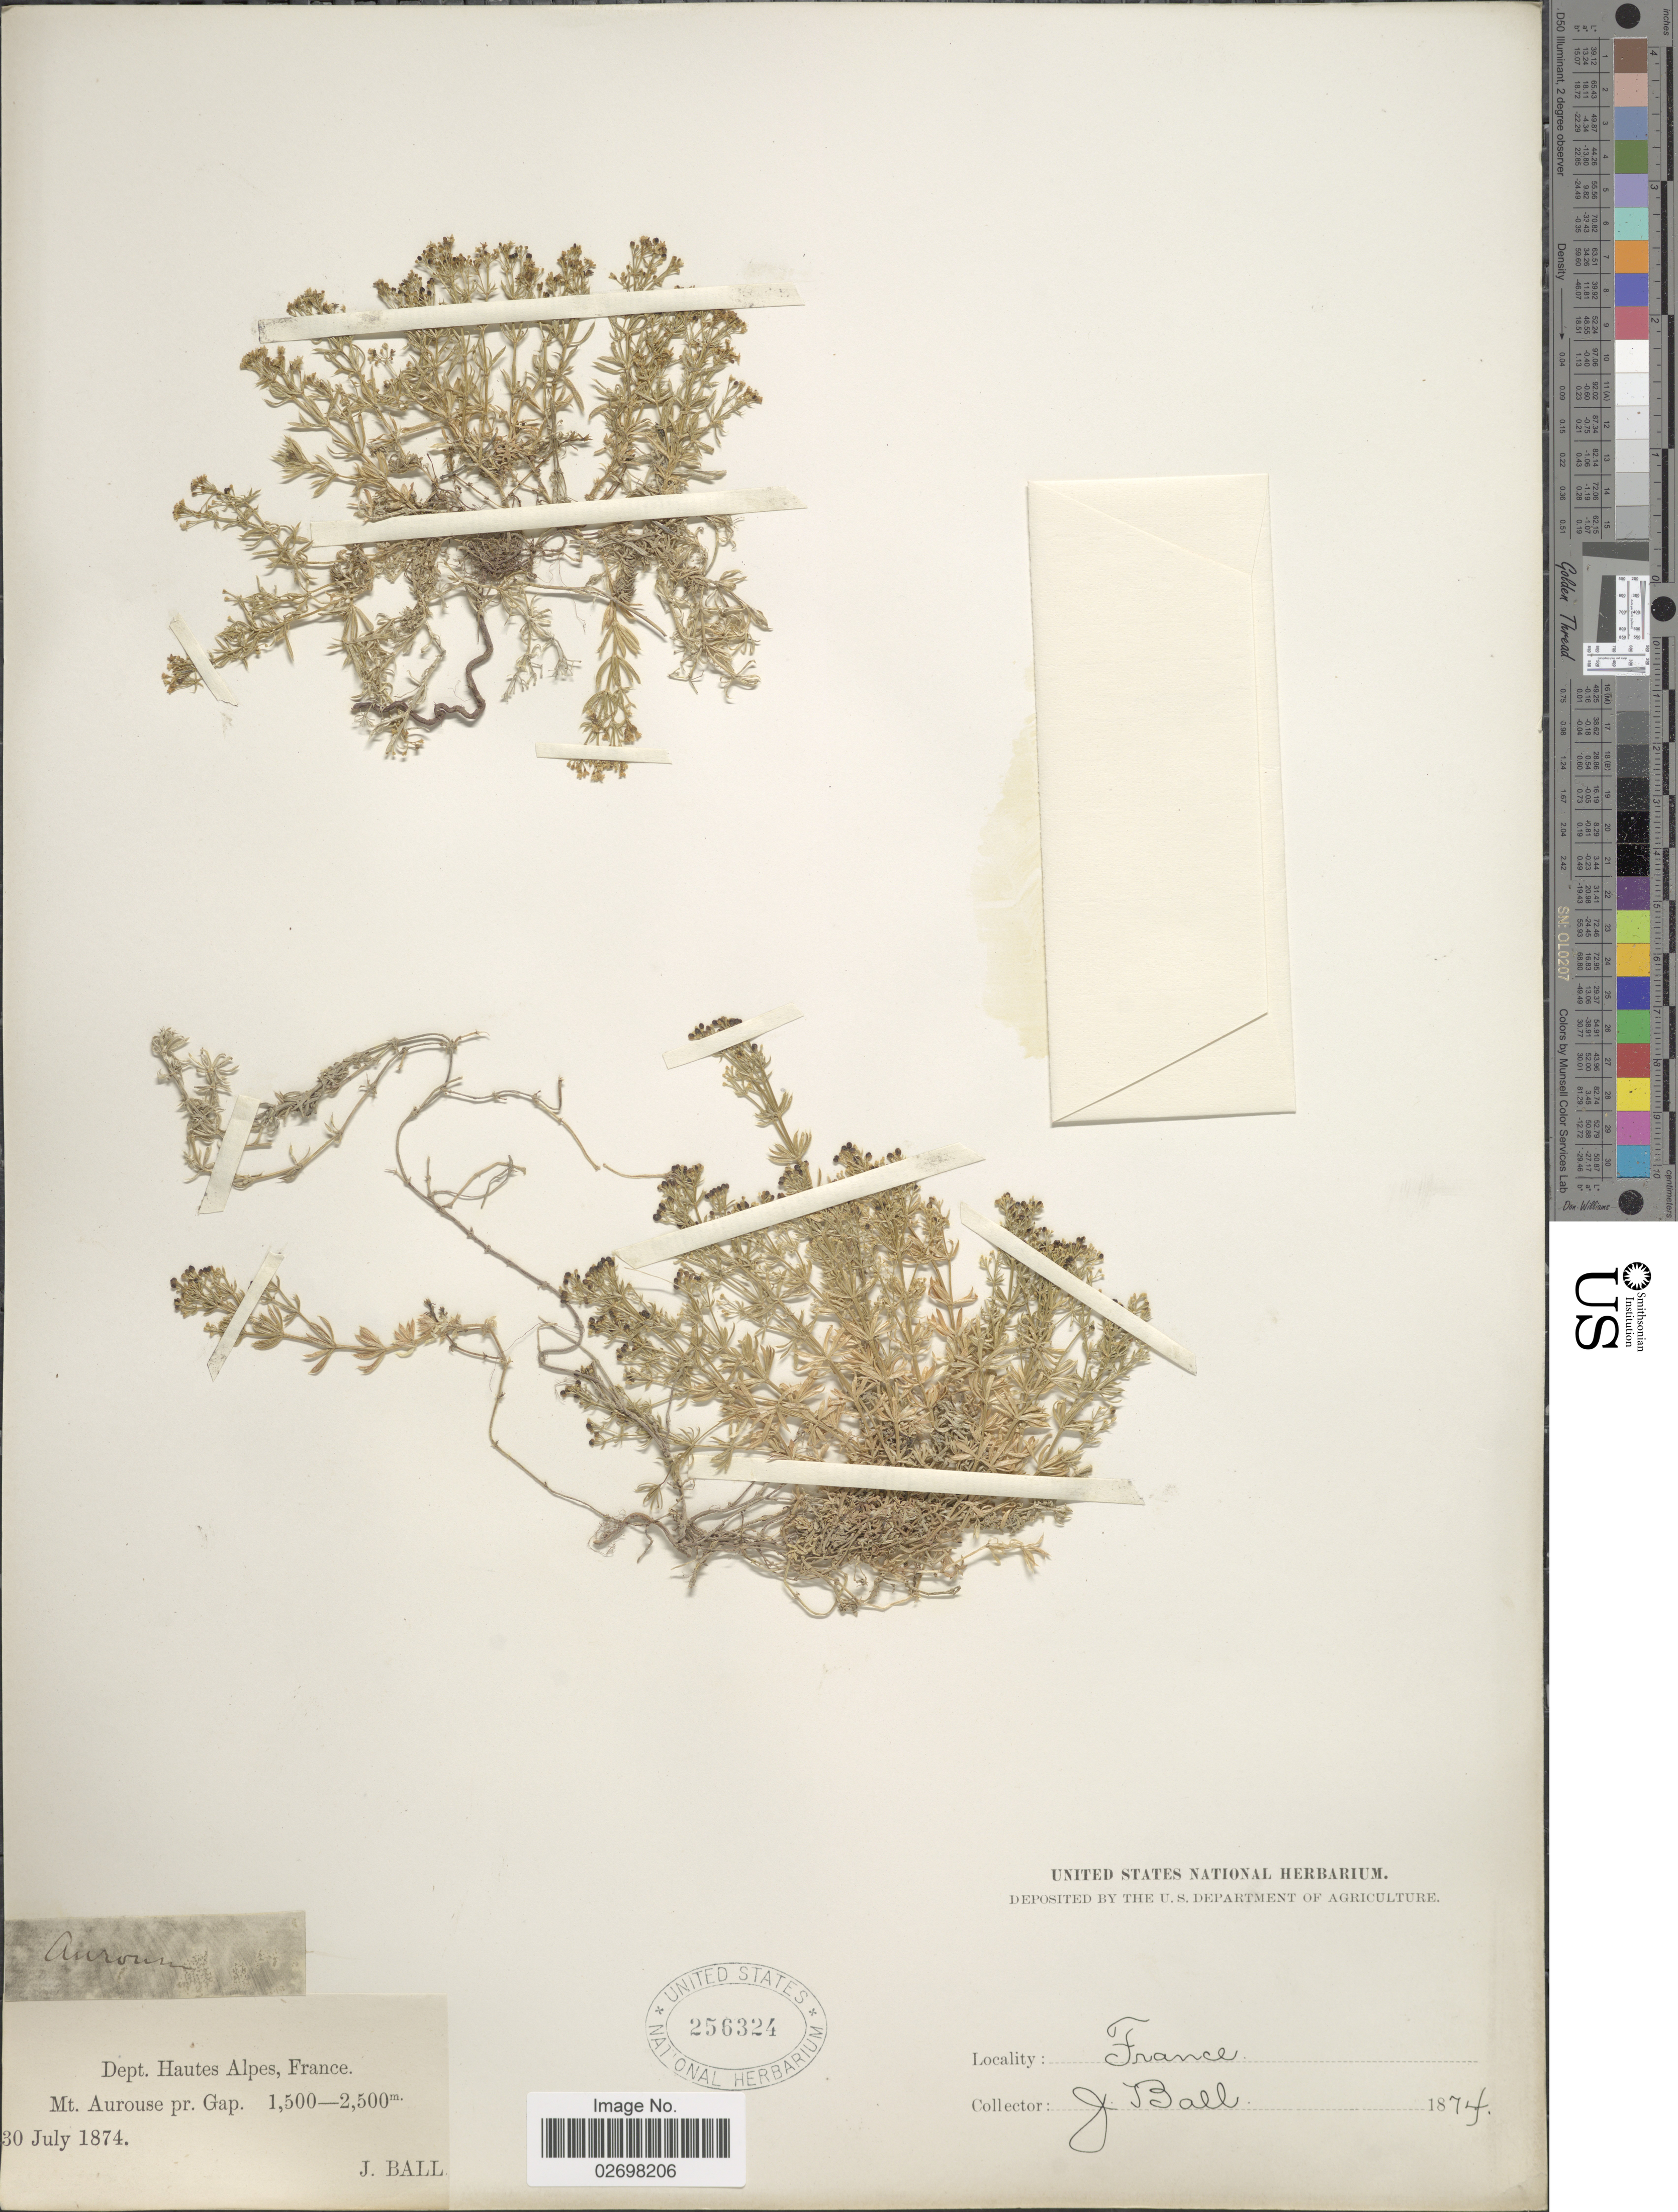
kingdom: Plantae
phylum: Tracheophyta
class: Magnoliopsida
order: Gentianales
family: Rubiaceae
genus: Galium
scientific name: Galium sp.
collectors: J. Ball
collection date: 1874-07-30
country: France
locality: Dept. Hautes Alpes, Mt Aurouse pr. Gap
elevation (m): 1500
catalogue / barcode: US 256324